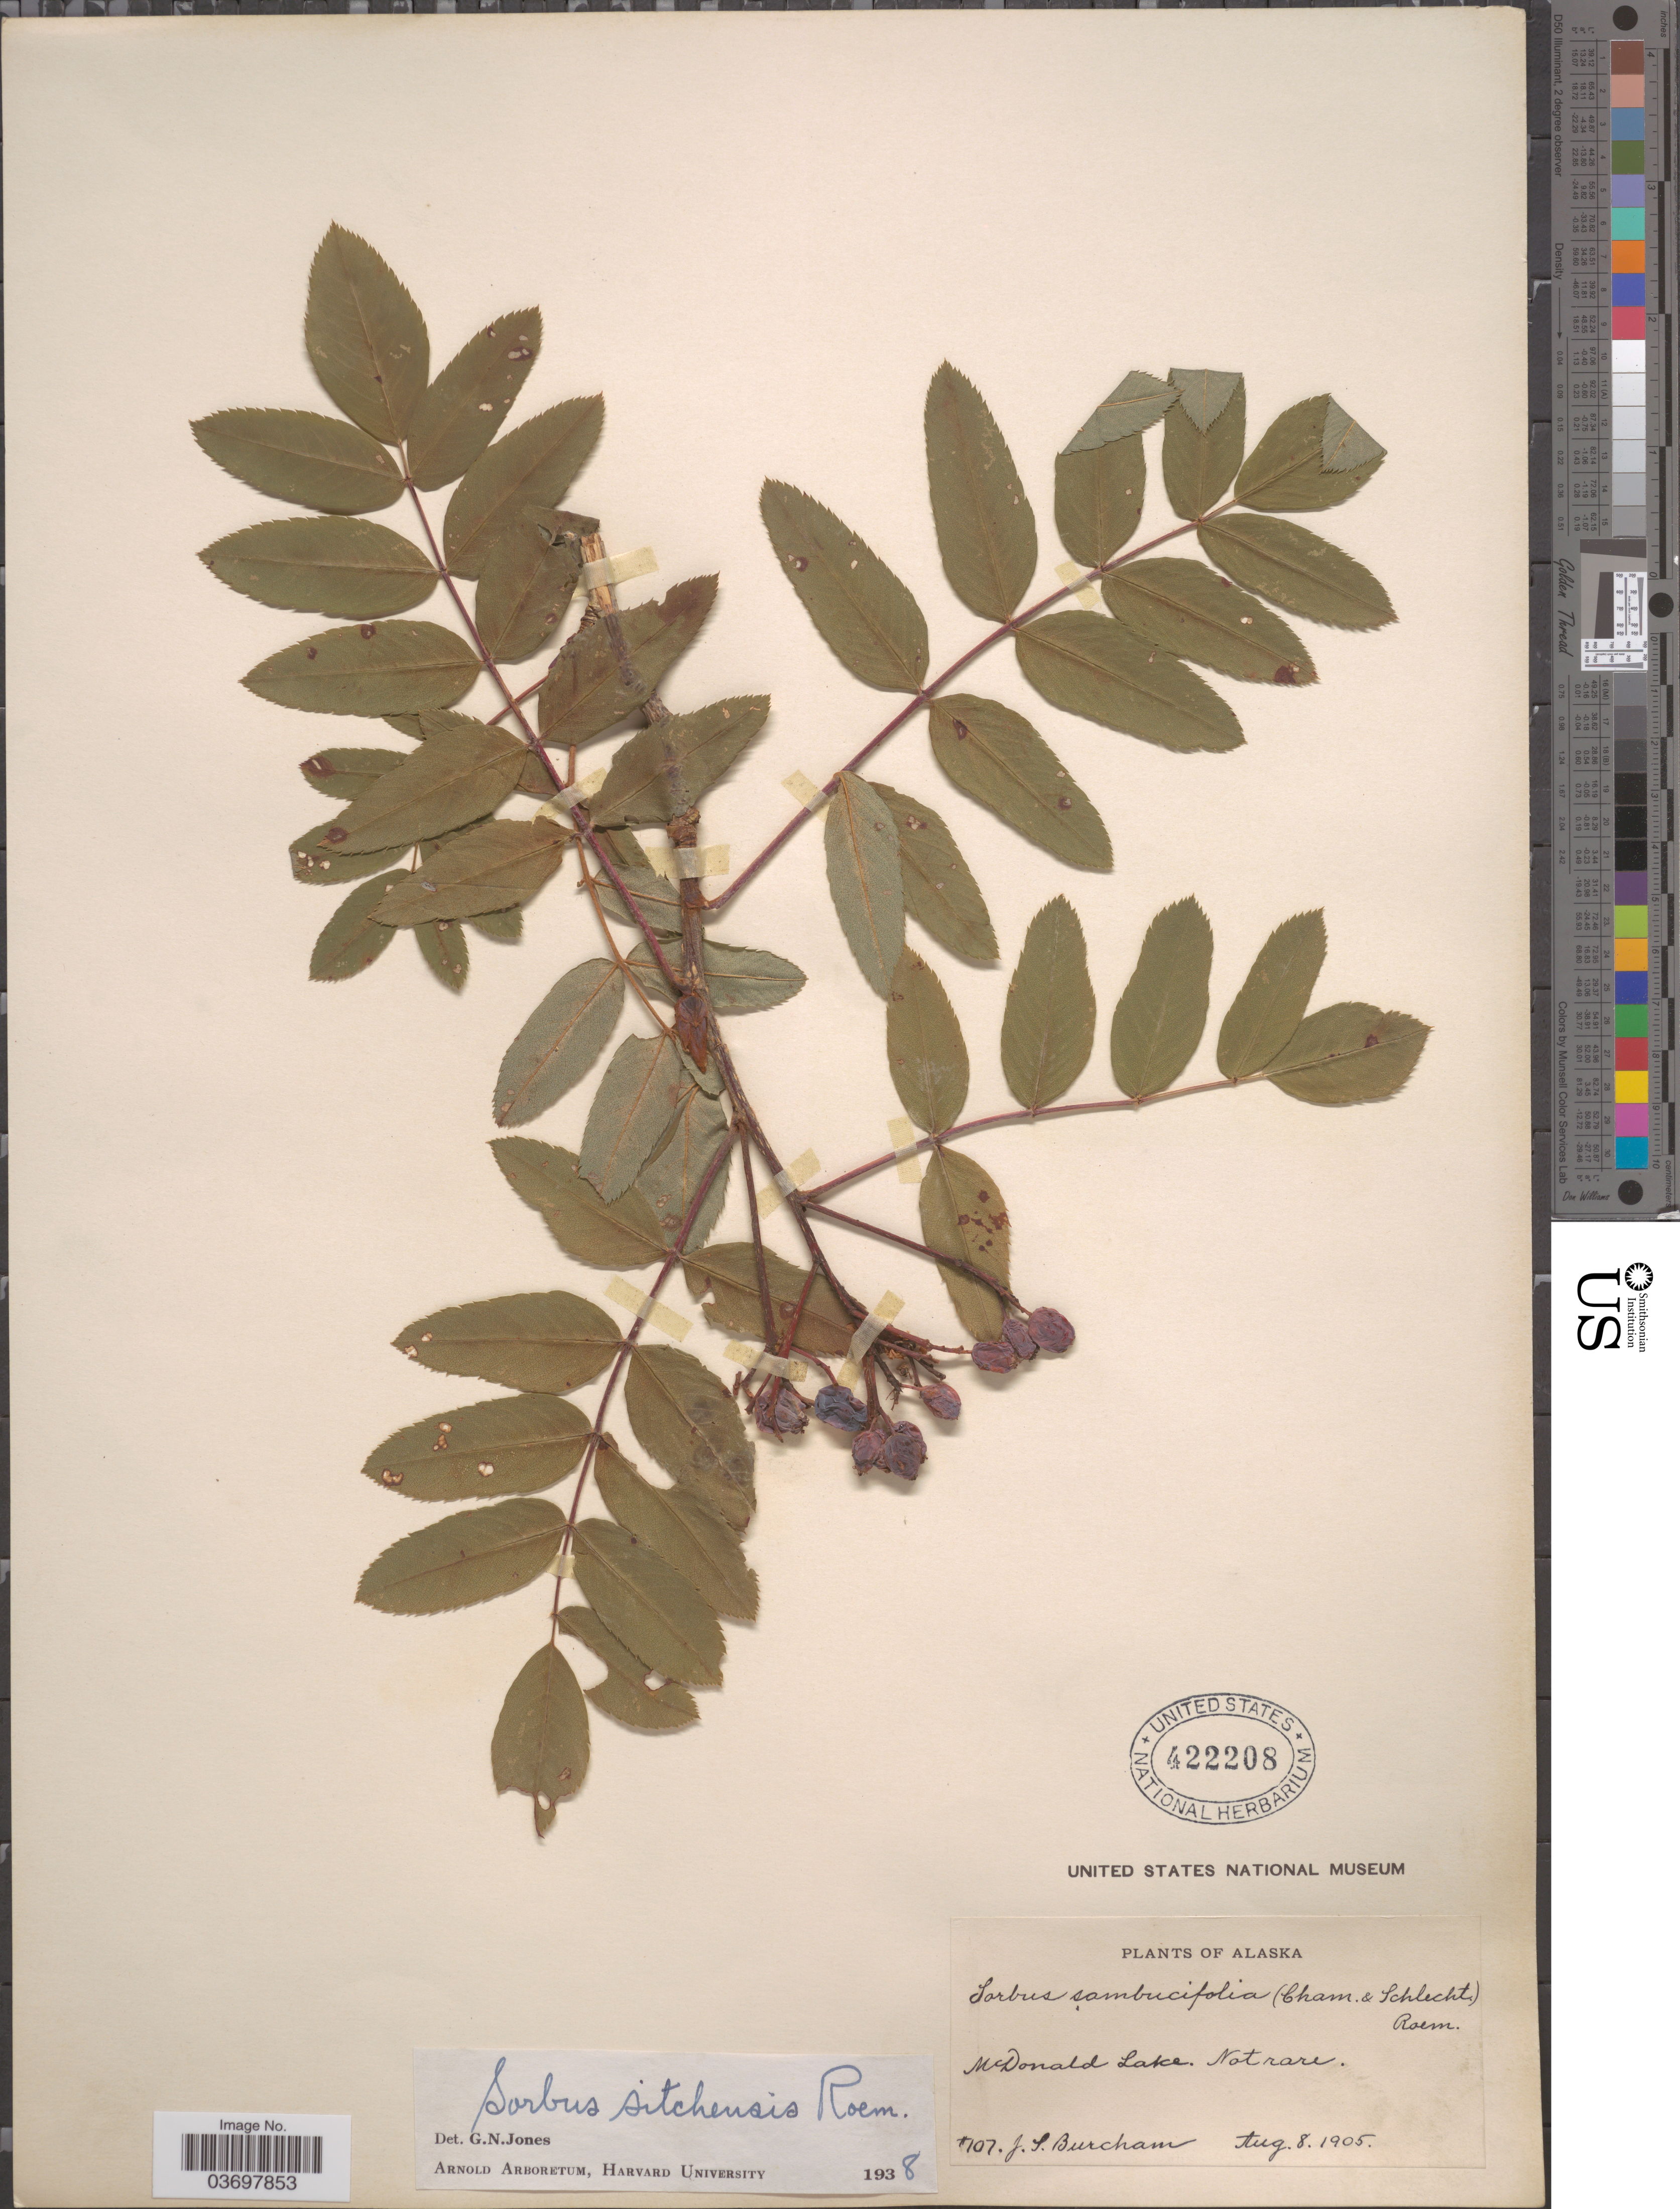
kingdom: Plantae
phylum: Tracheophyta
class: Magnoliopsida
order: Rosales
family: Rosaceae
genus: Sorbus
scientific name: Sorbus sitchensis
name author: M. Roem.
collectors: J. Burcham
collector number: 107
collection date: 1905-08-08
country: United States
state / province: Alaska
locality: McDonald Lake.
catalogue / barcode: US 422208